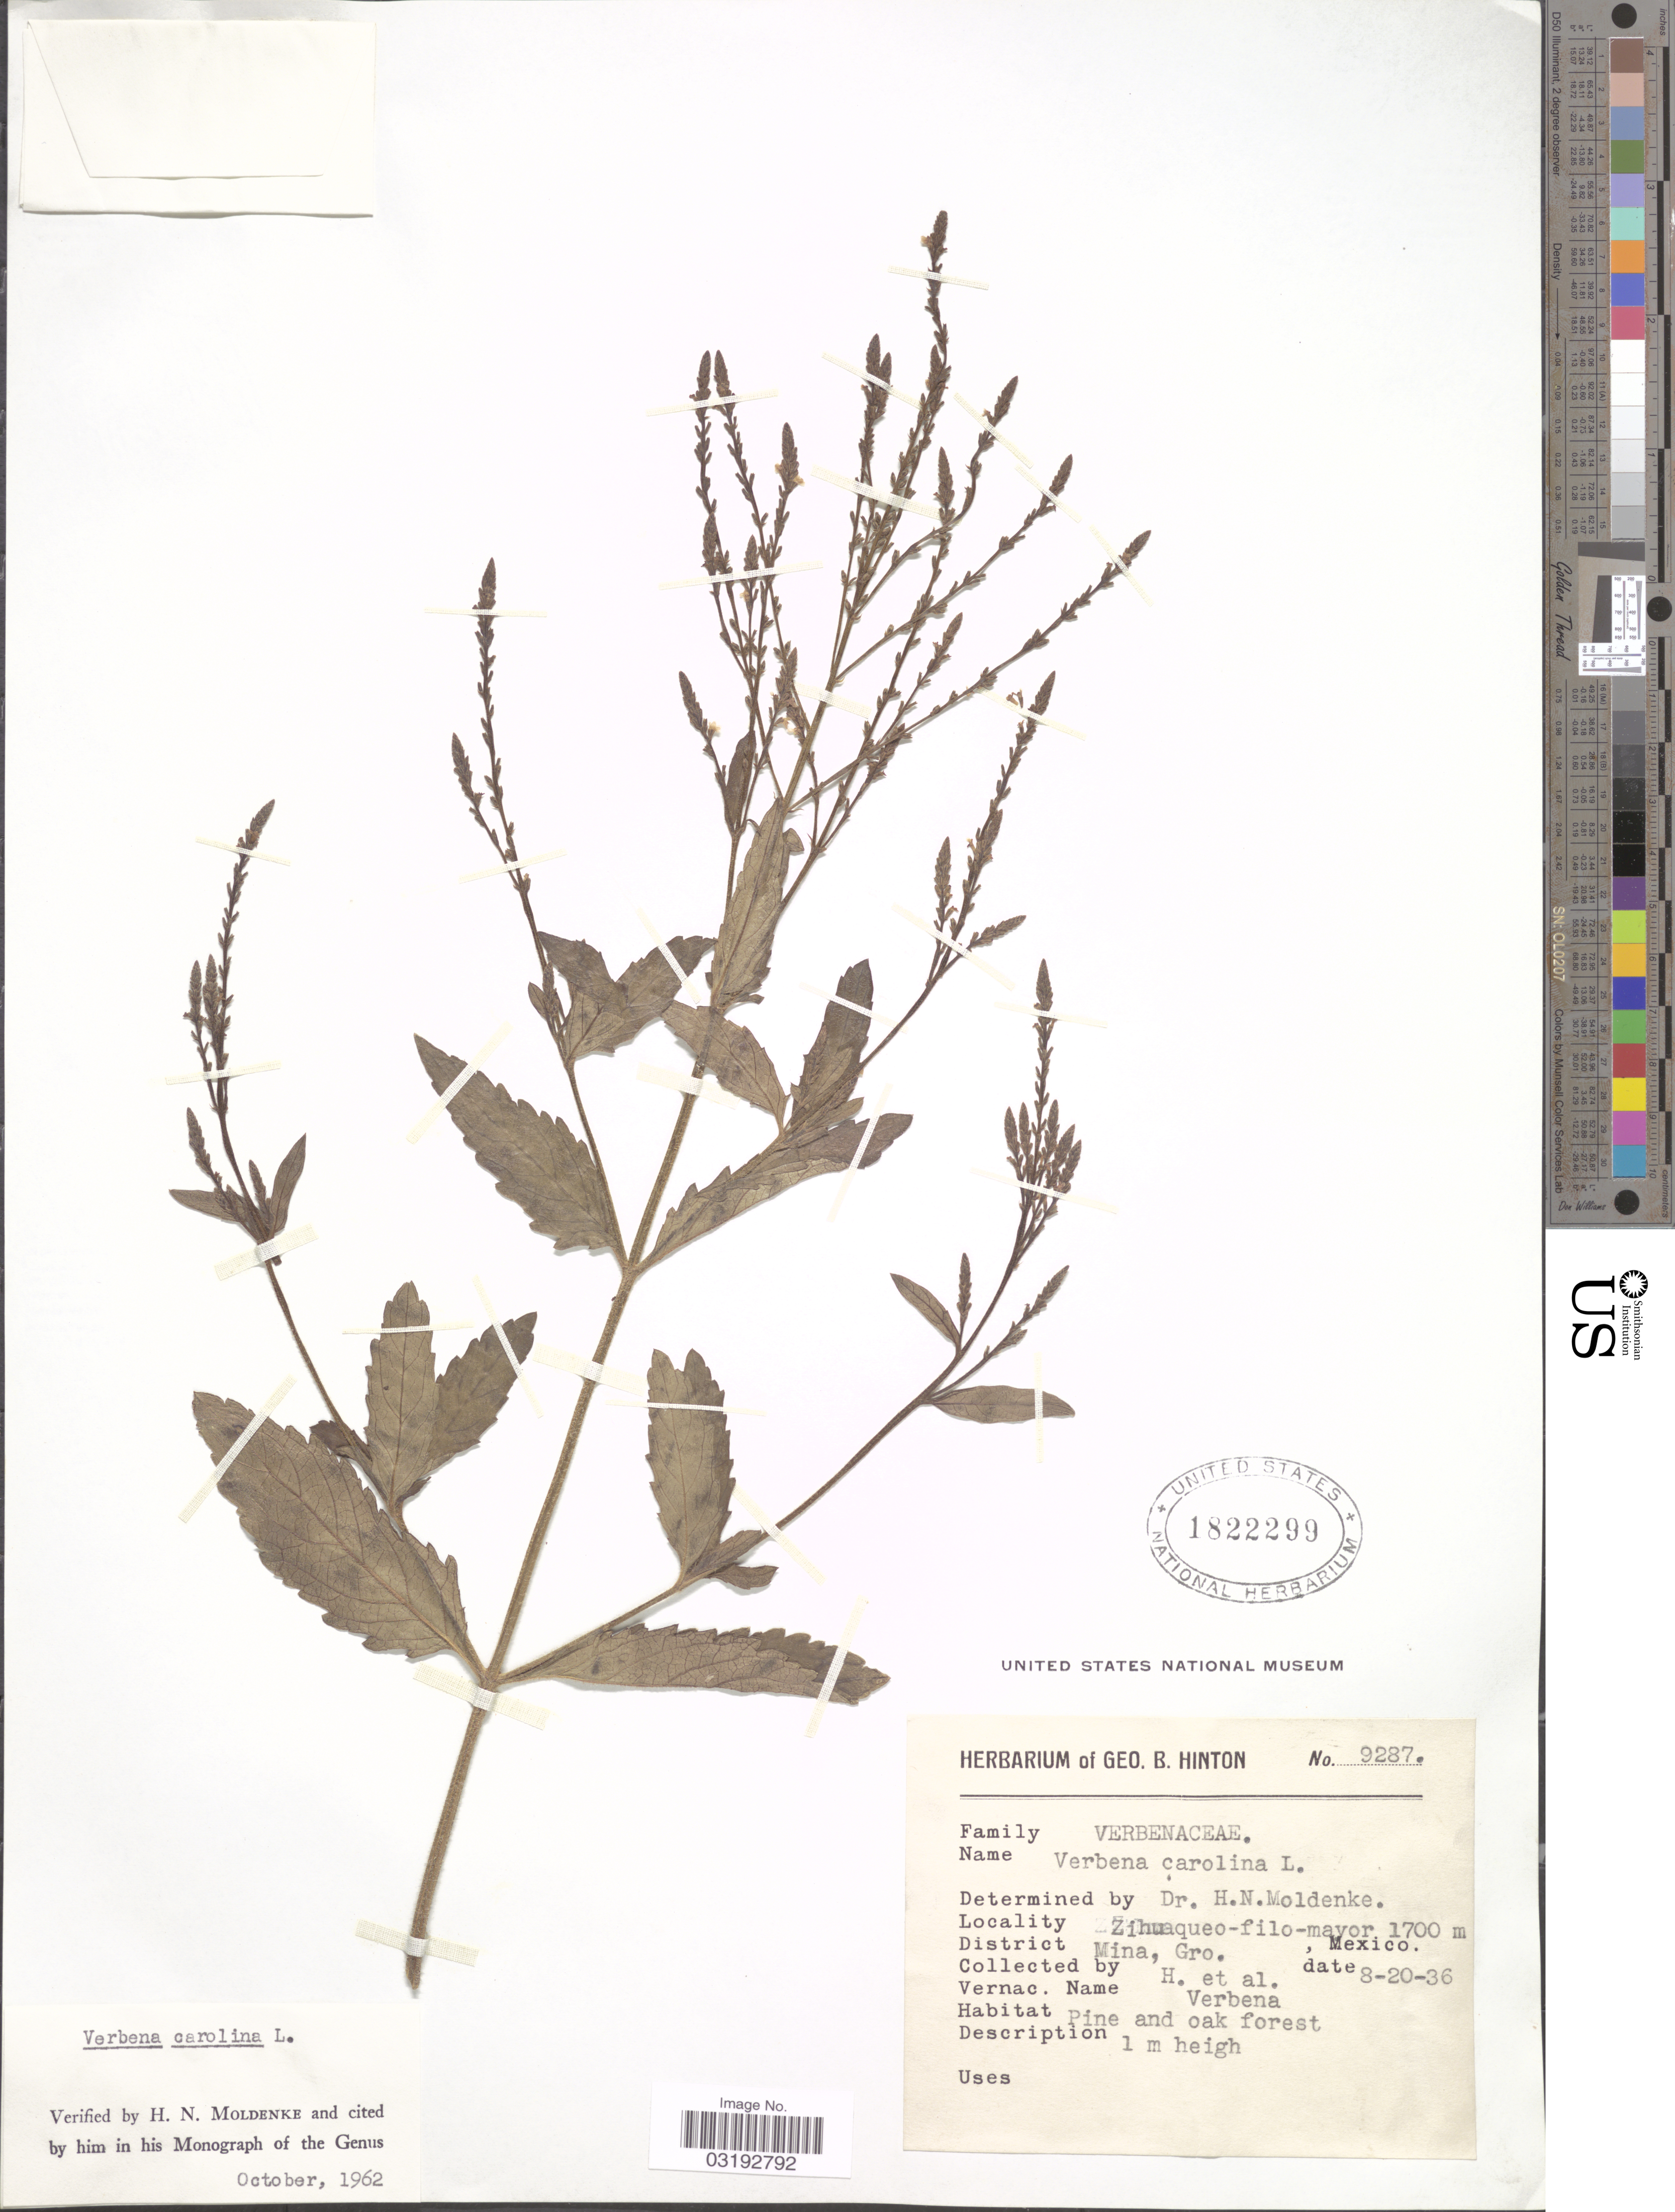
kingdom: Plantae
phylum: Tracheophyta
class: Magnoliopsida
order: Lamiales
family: Verbenaceae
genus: Verbena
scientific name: Verbena carolina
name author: L.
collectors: G. B. Hinton & et al.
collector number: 9287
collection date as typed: Transcribed d/m/y: 20/8/36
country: Mexico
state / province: Guerrero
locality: Zihuaqueo-filo-mayor. District Mina.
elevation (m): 1700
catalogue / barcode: US 1822299